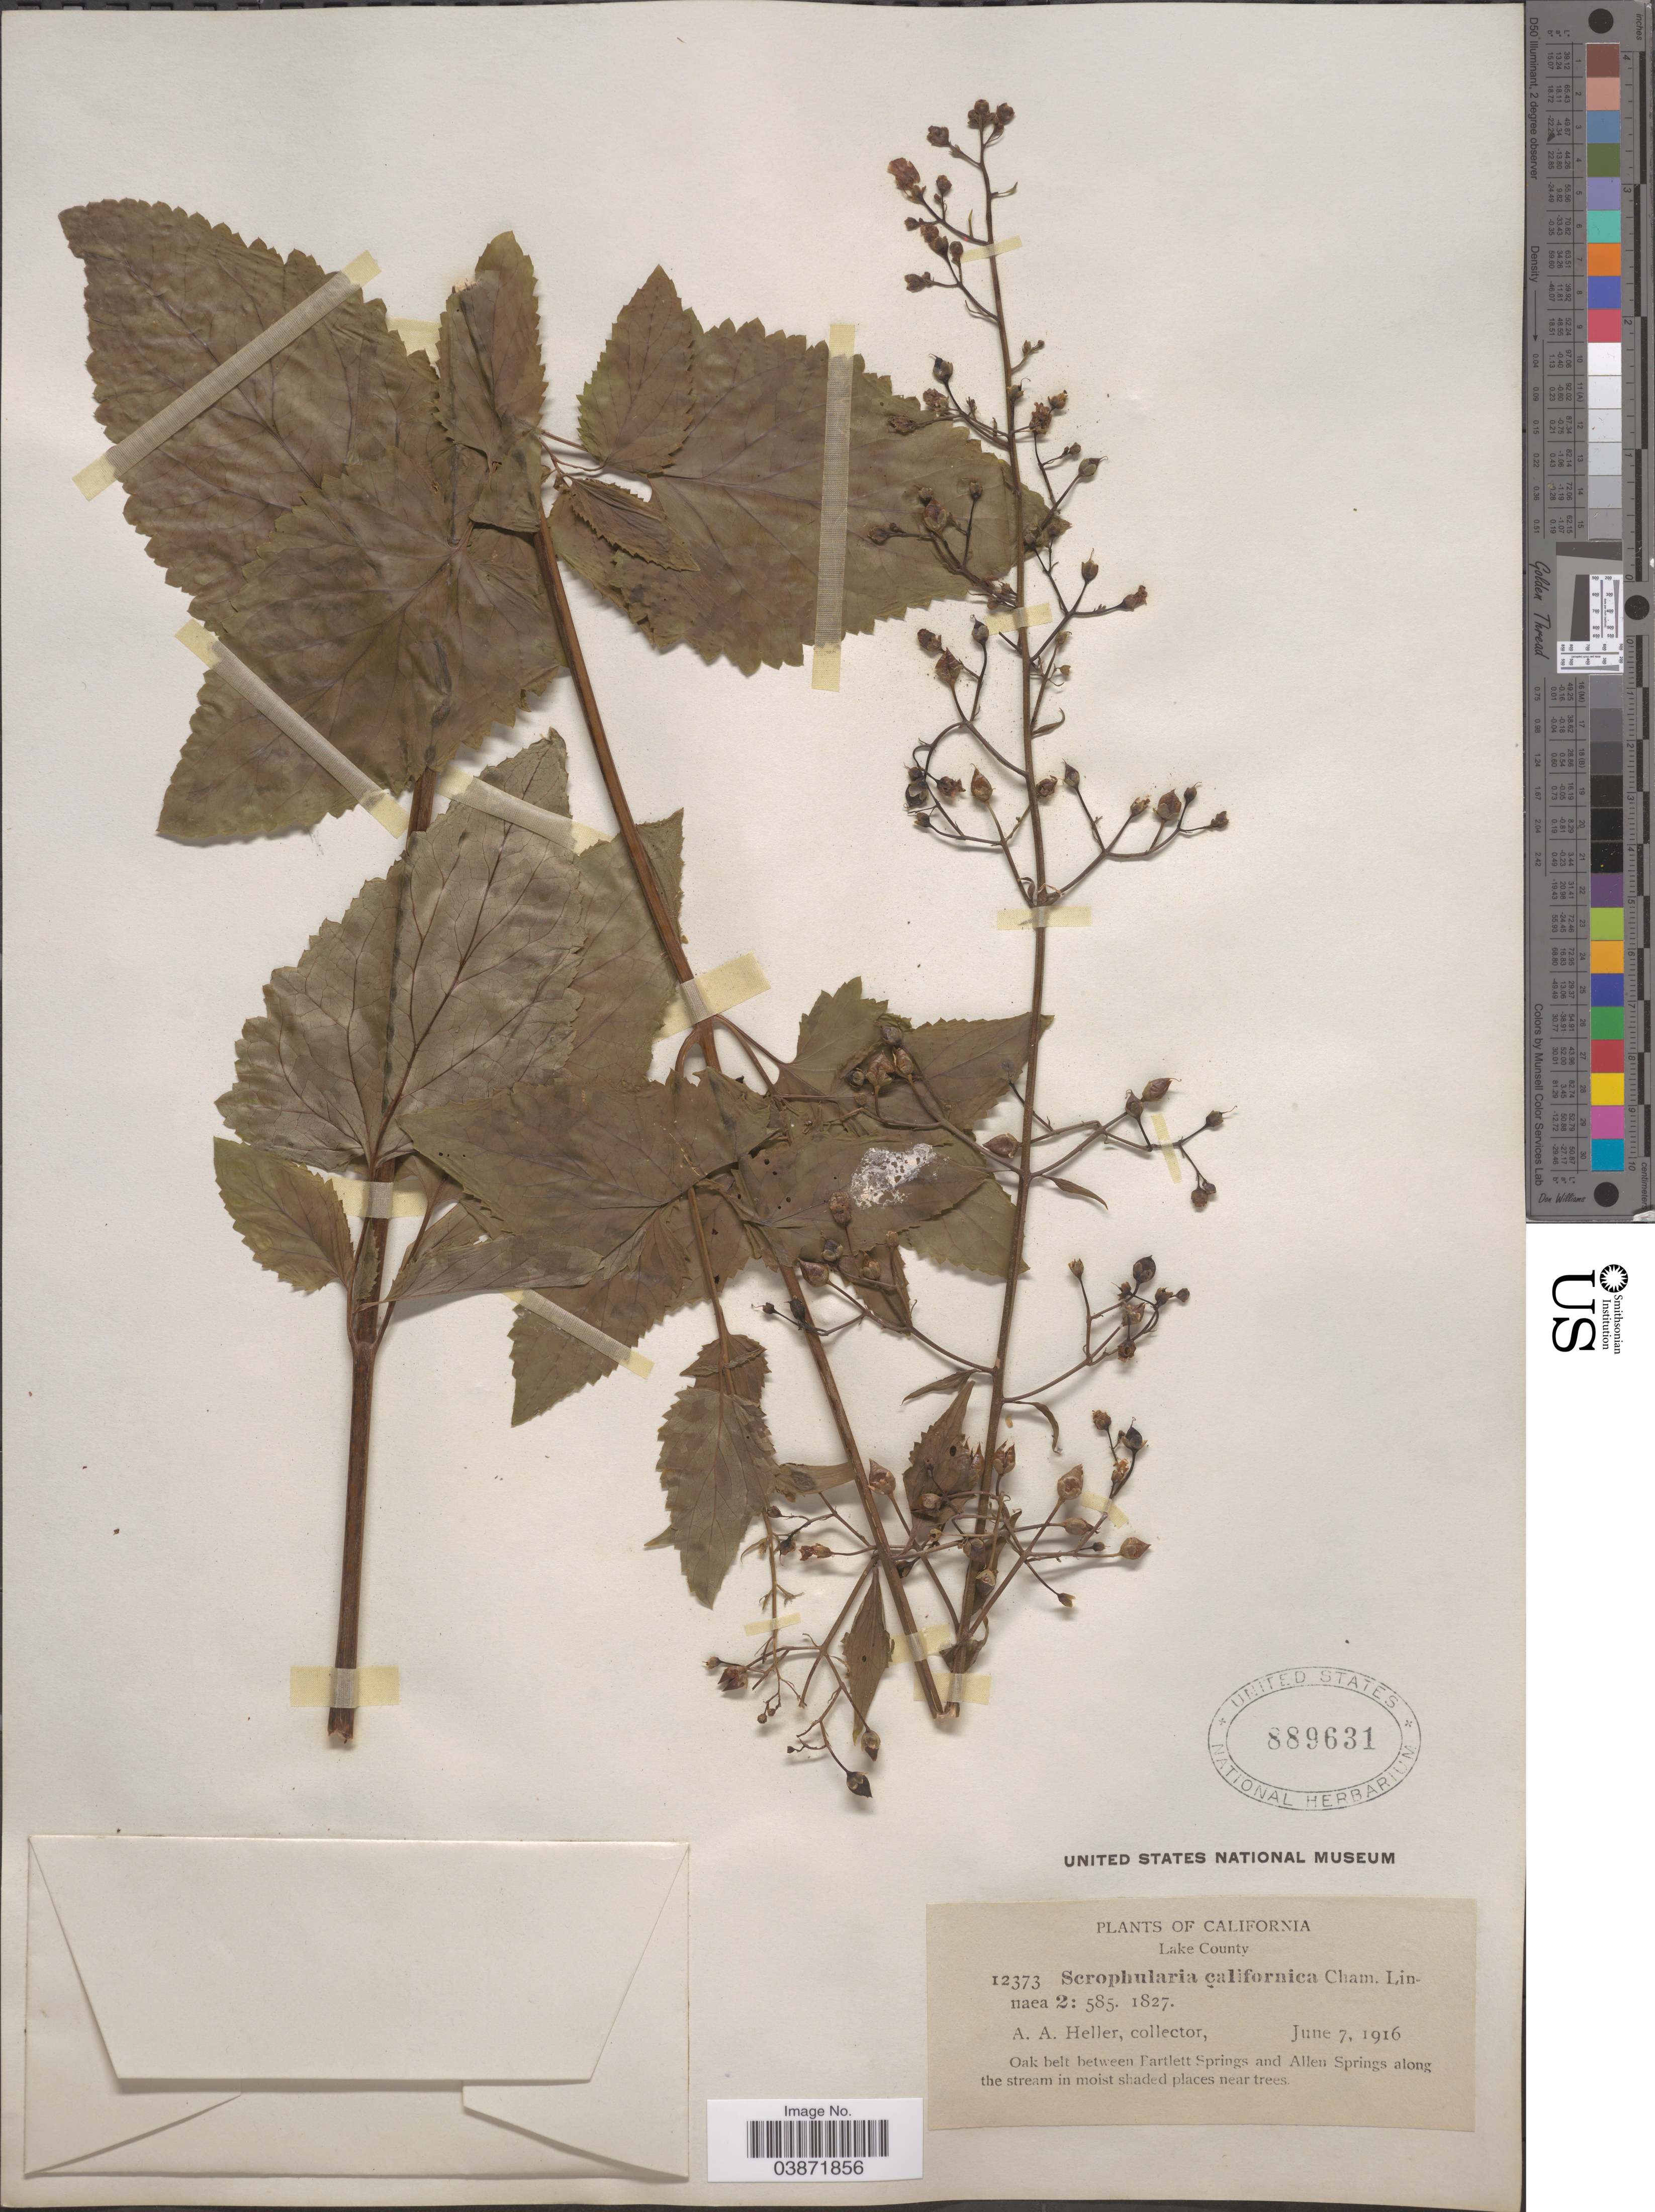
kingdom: Plantae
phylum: Tracheophyta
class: Magnoliopsida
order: Lamiales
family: Scrophulariaceae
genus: Scrophularia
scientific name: Scrophularia californica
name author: Cham. & Schltdl.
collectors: A. A. Heller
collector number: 12373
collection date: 1916-06-07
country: United States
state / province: California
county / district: Lake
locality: Lake County. Oak belt between Bartlett Springs and Allen Springs.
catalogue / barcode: US 889631